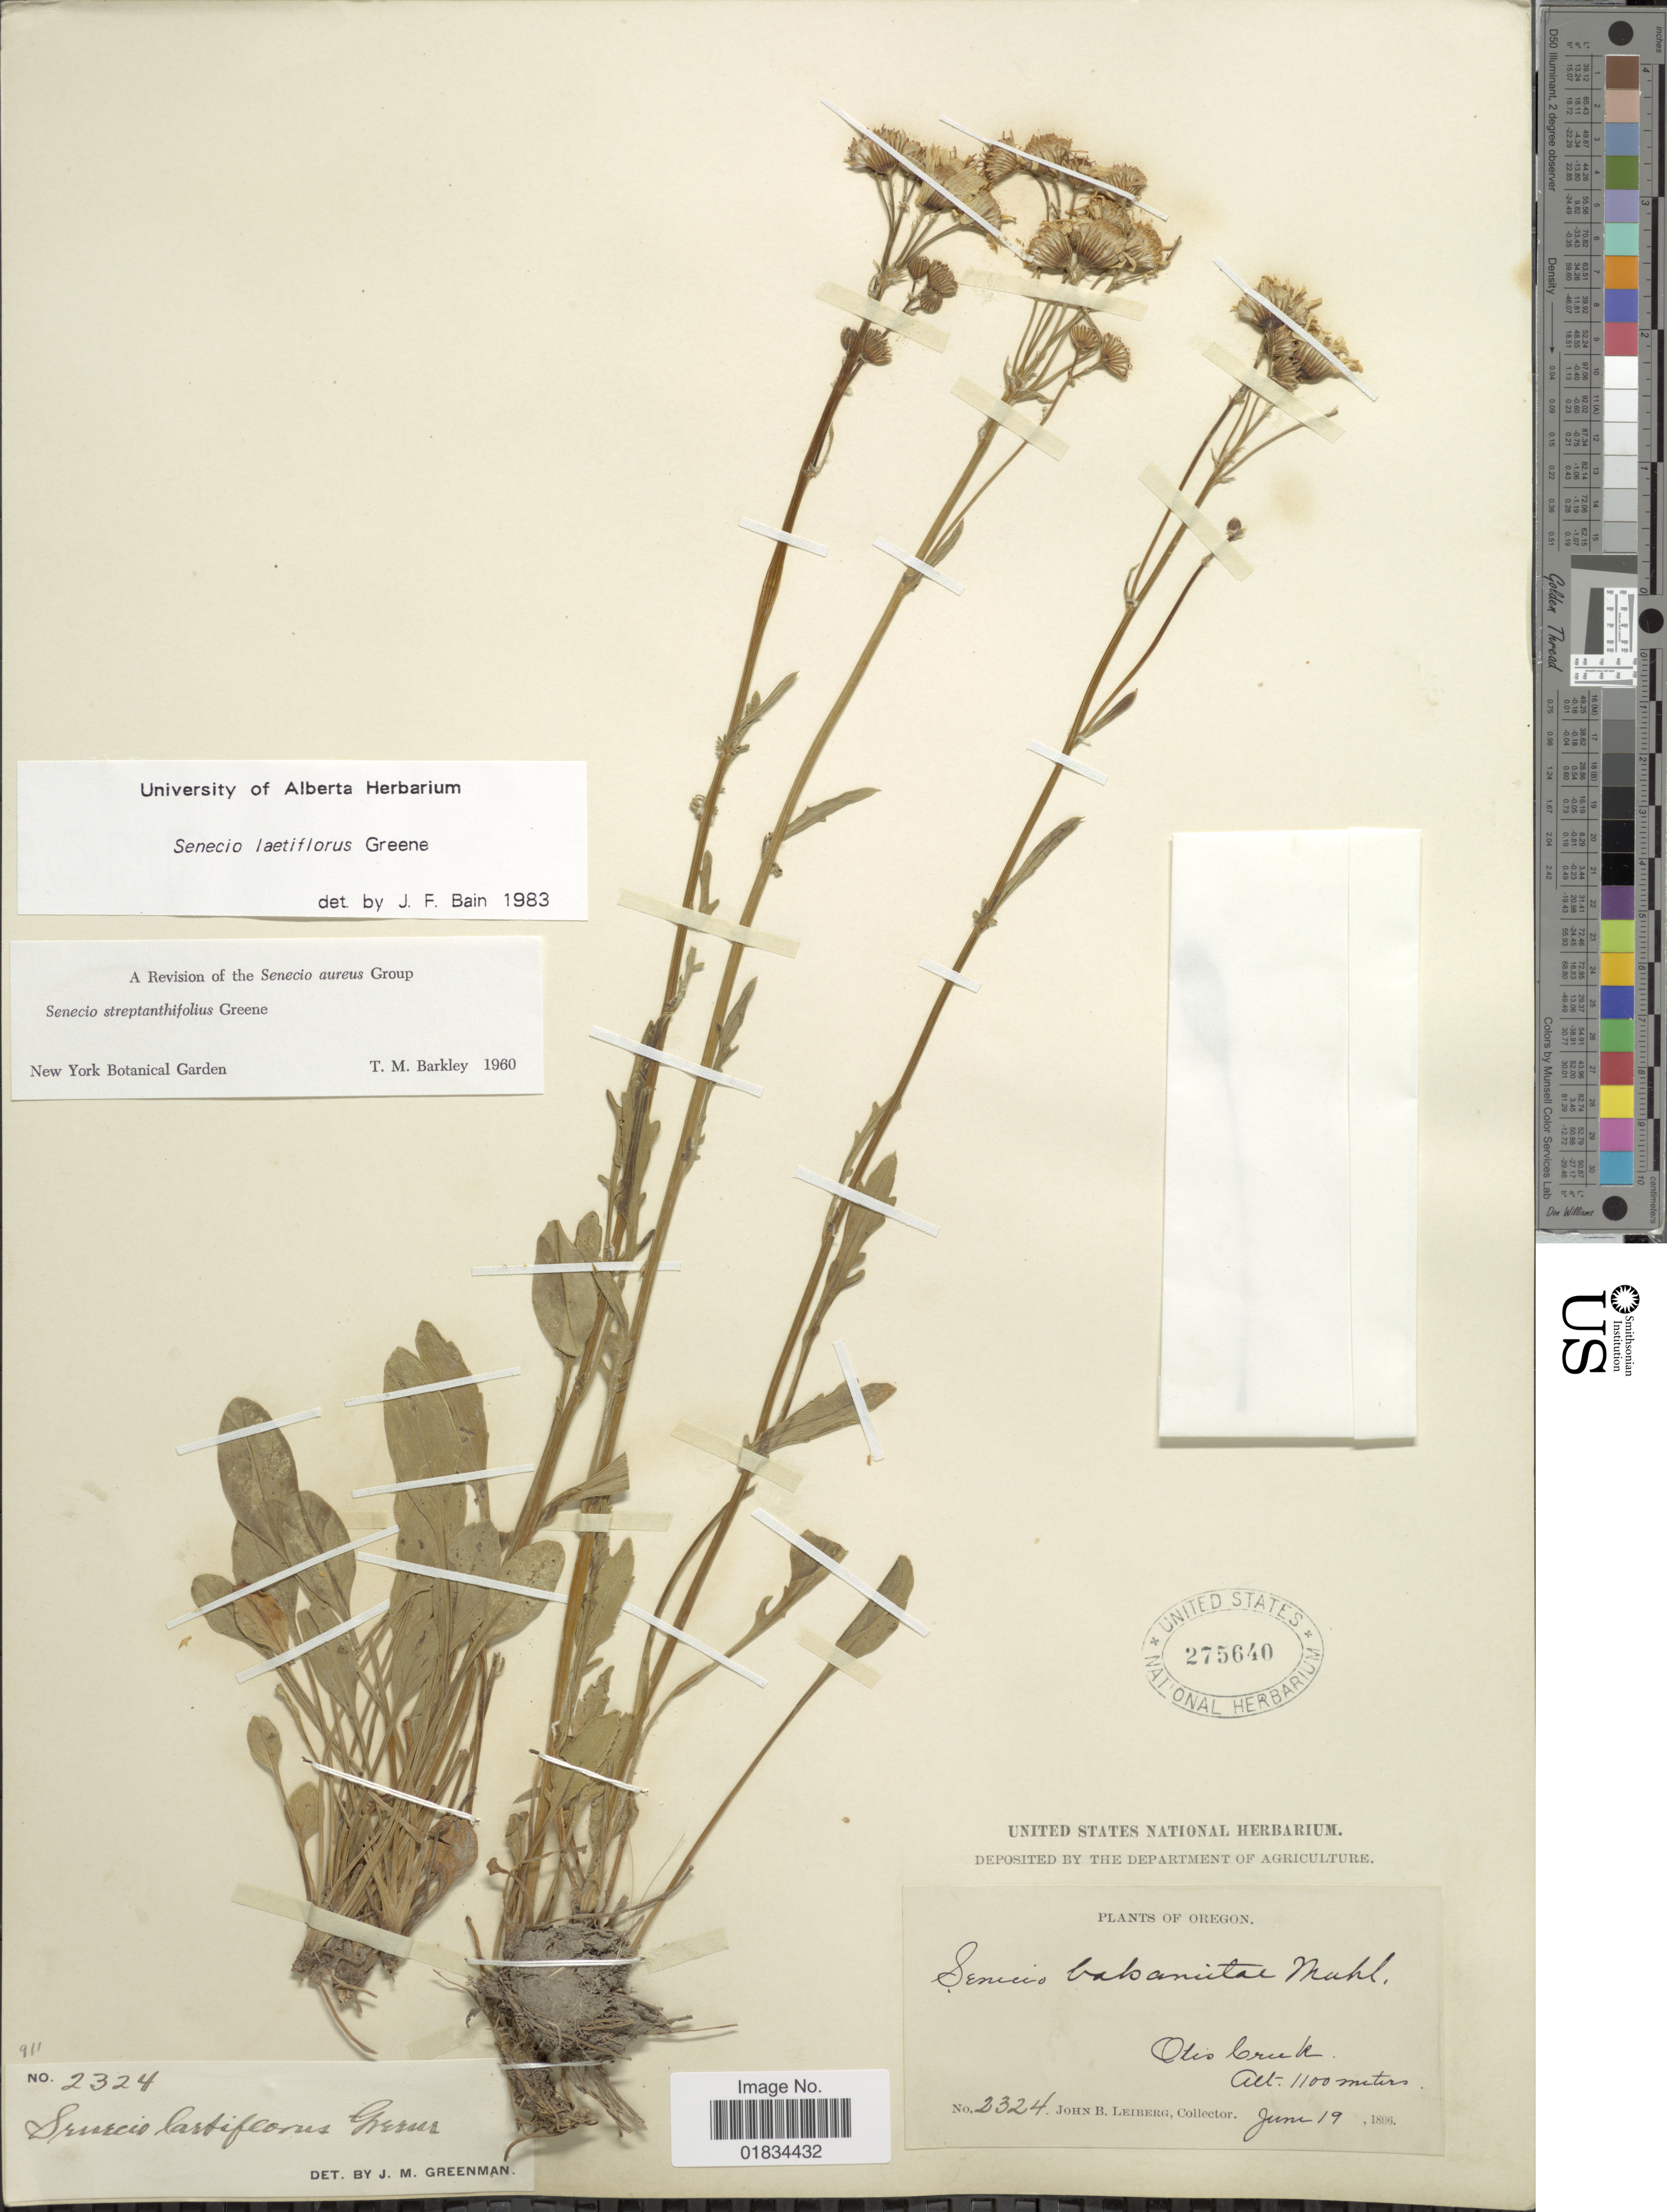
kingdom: Plantae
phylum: Tracheophyta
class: Magnoliopsida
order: Asterales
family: Asteraceae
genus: Senecio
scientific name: Senecio laetiflorus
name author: Greene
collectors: J. B. Leiberg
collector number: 2324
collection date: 1896-06-19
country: United States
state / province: Oregon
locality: Otis Creek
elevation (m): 1100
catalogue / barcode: US 275640